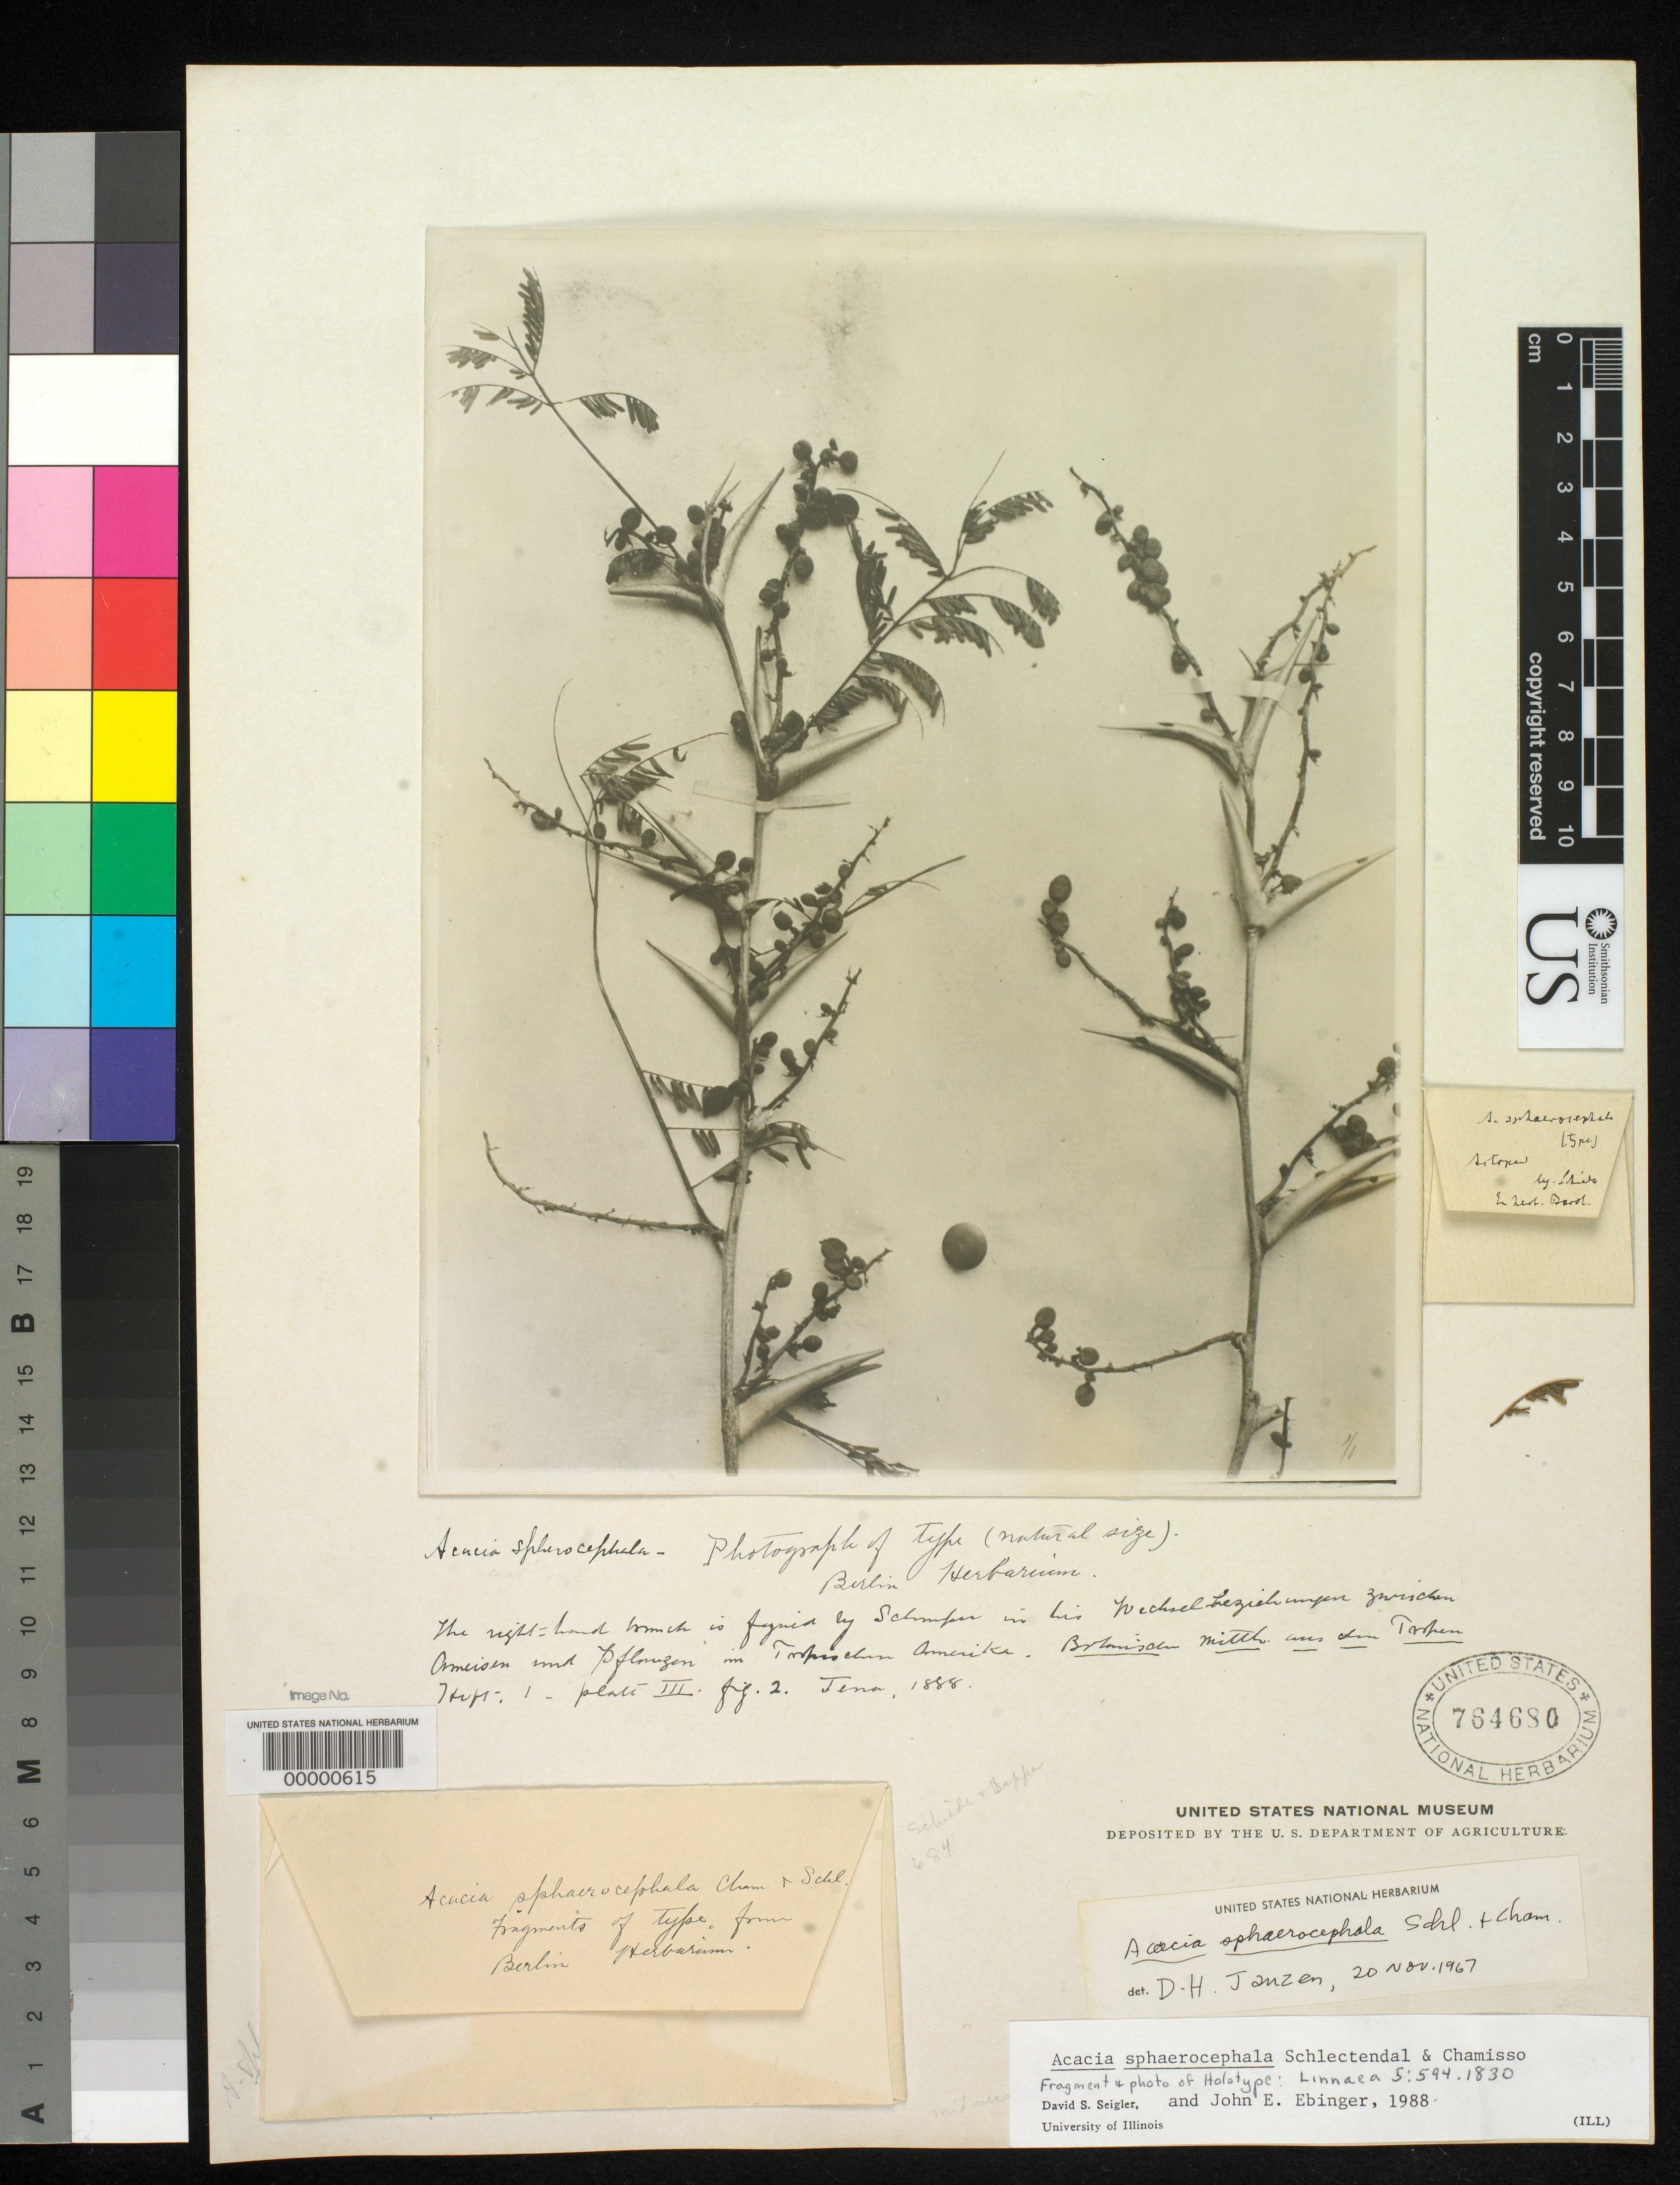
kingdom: Plantae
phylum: Tracheophyta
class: Magnoliopsida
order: Fabales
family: Fabaceae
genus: Acacia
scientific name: Acacia sphaerocephala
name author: Schltdl. & Cham.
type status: Type Fragment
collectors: C. J. W. Schiede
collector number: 684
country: Mexico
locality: E of Monserrat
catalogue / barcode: US 764680